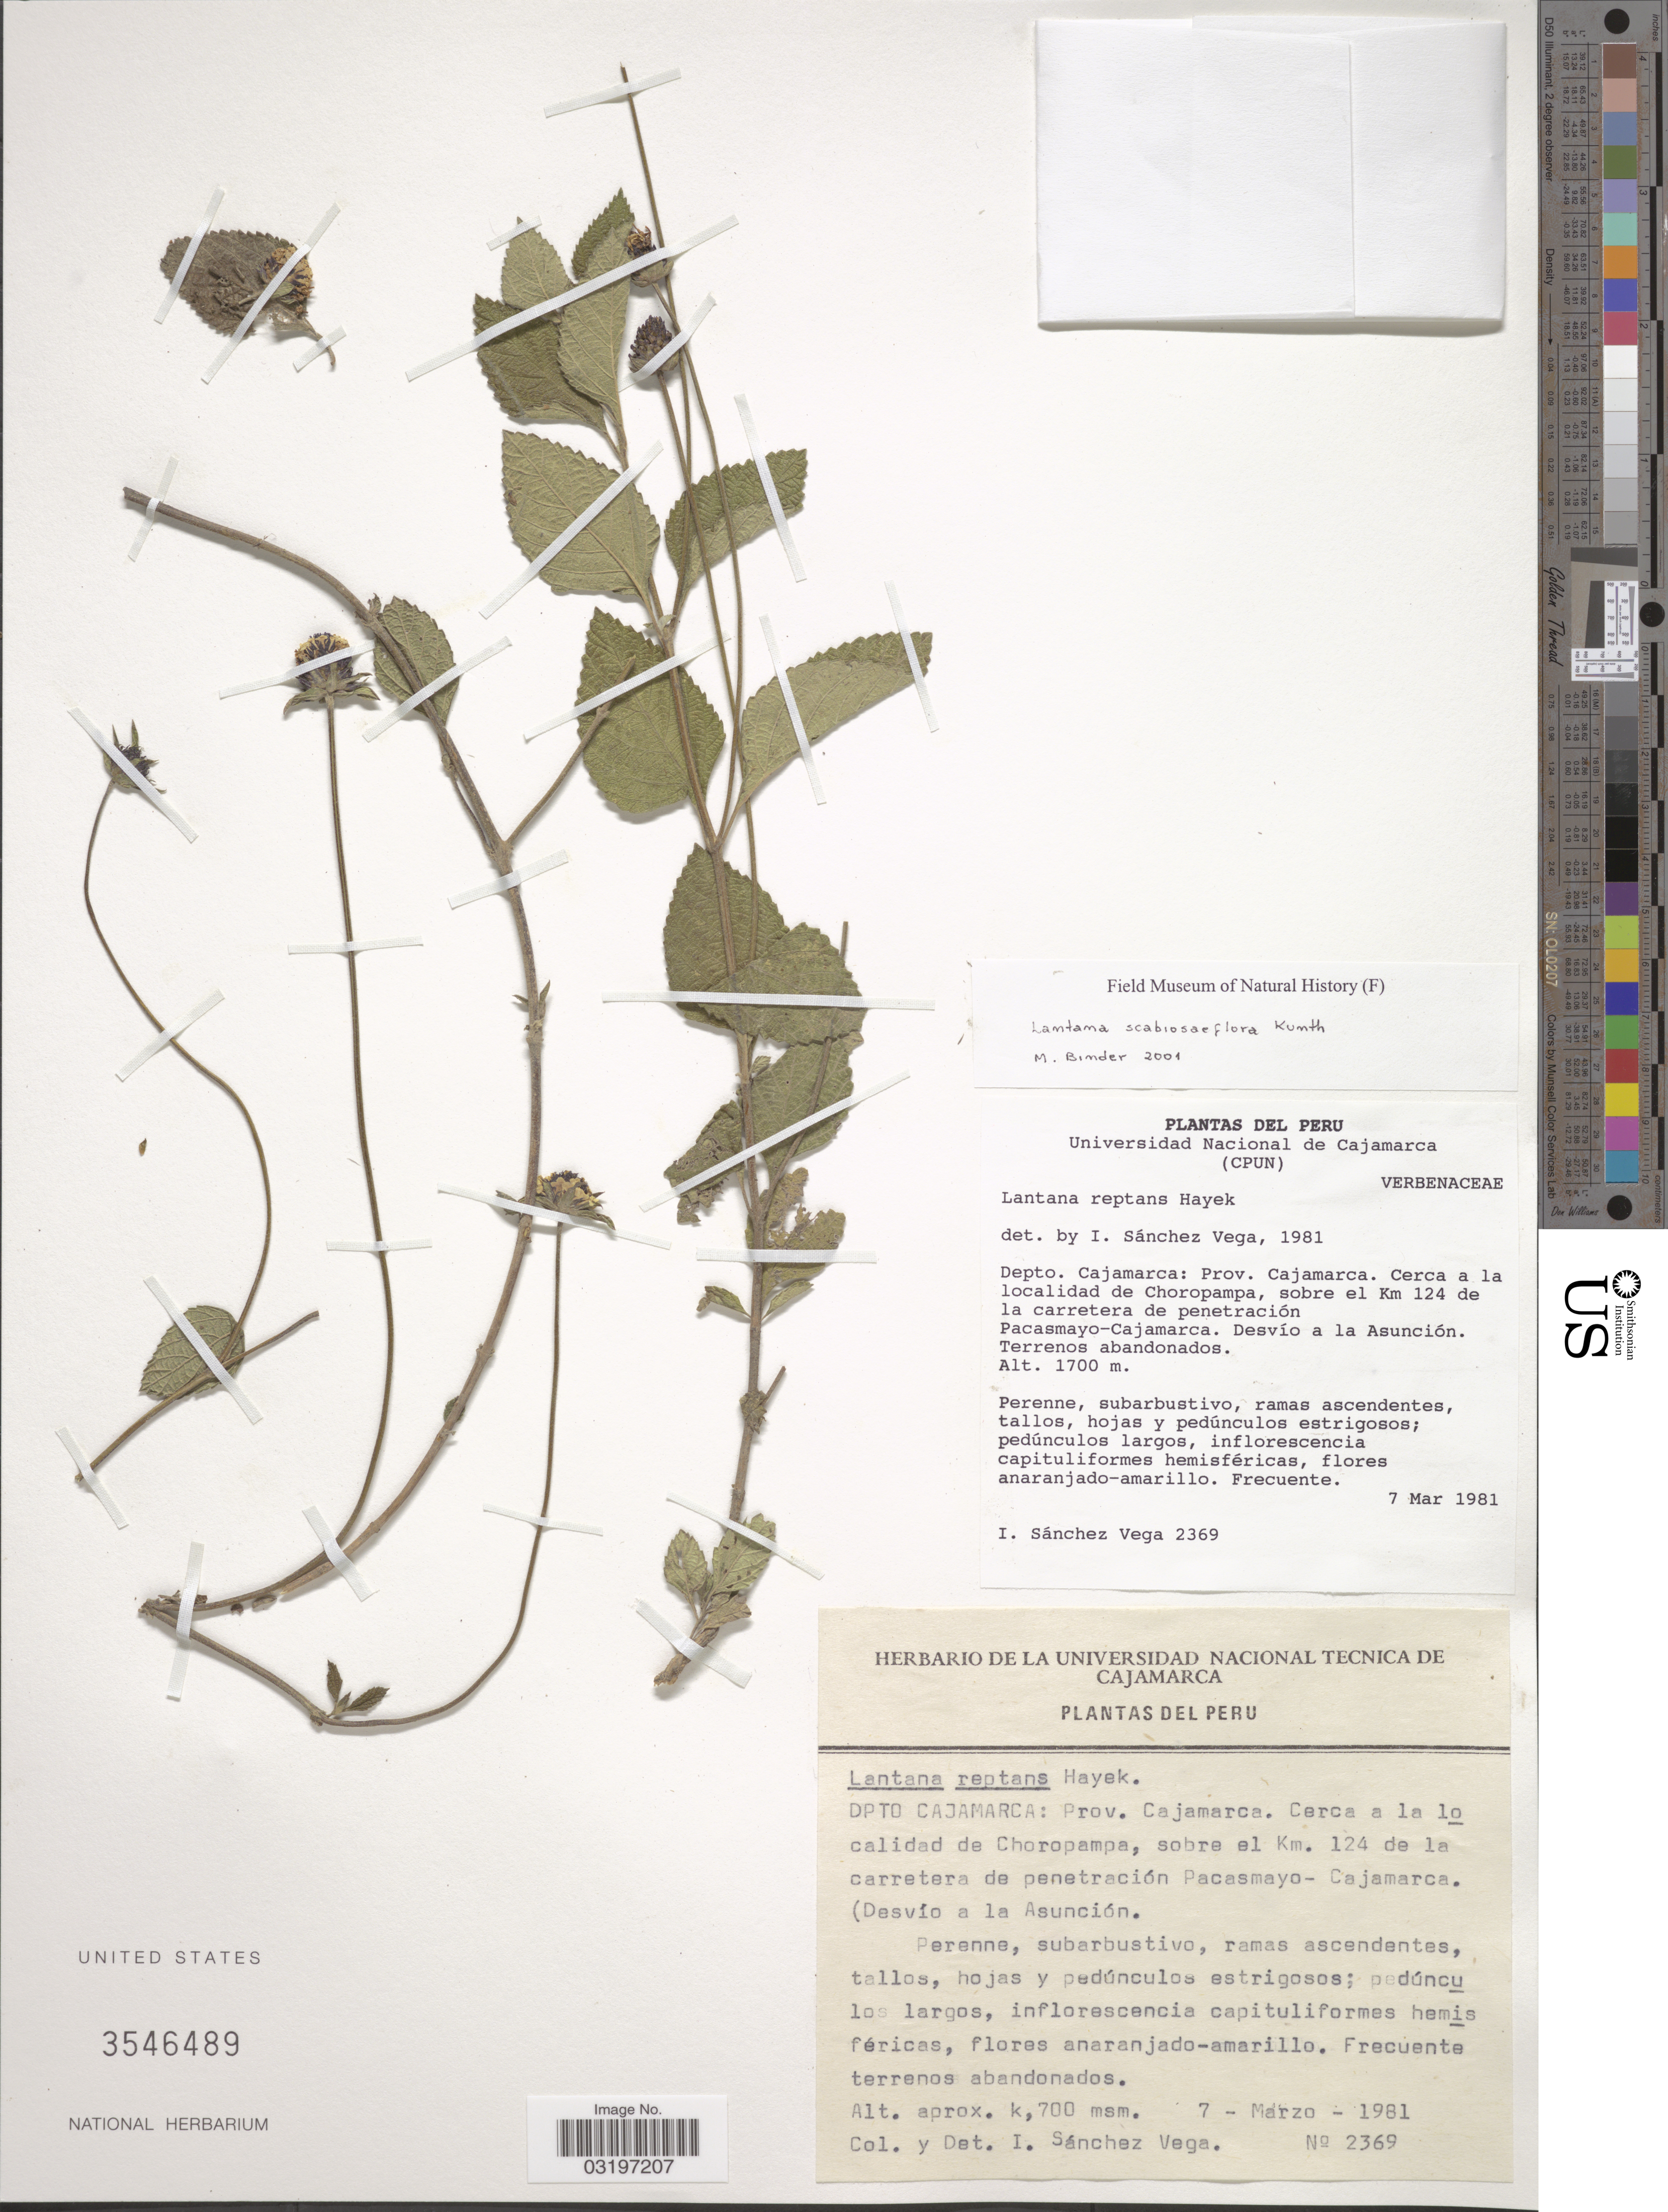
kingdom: Plantae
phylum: Tracheophyta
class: Magnoliopsida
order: Lamiales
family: Verbenaceae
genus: Lantana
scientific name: Lantana scabiosiflora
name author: Kunth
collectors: I. Sánchez Vega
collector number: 2369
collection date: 1981-03-07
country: Peru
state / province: Cajamarca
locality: Depto. Cajamarca: Cerca a la localidad de Choropampa, sobre el Km 124 de la carretera de penetarción Pacasmayo - Cajamarca. Desvío a la Asunción.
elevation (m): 1700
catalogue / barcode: US 3546489